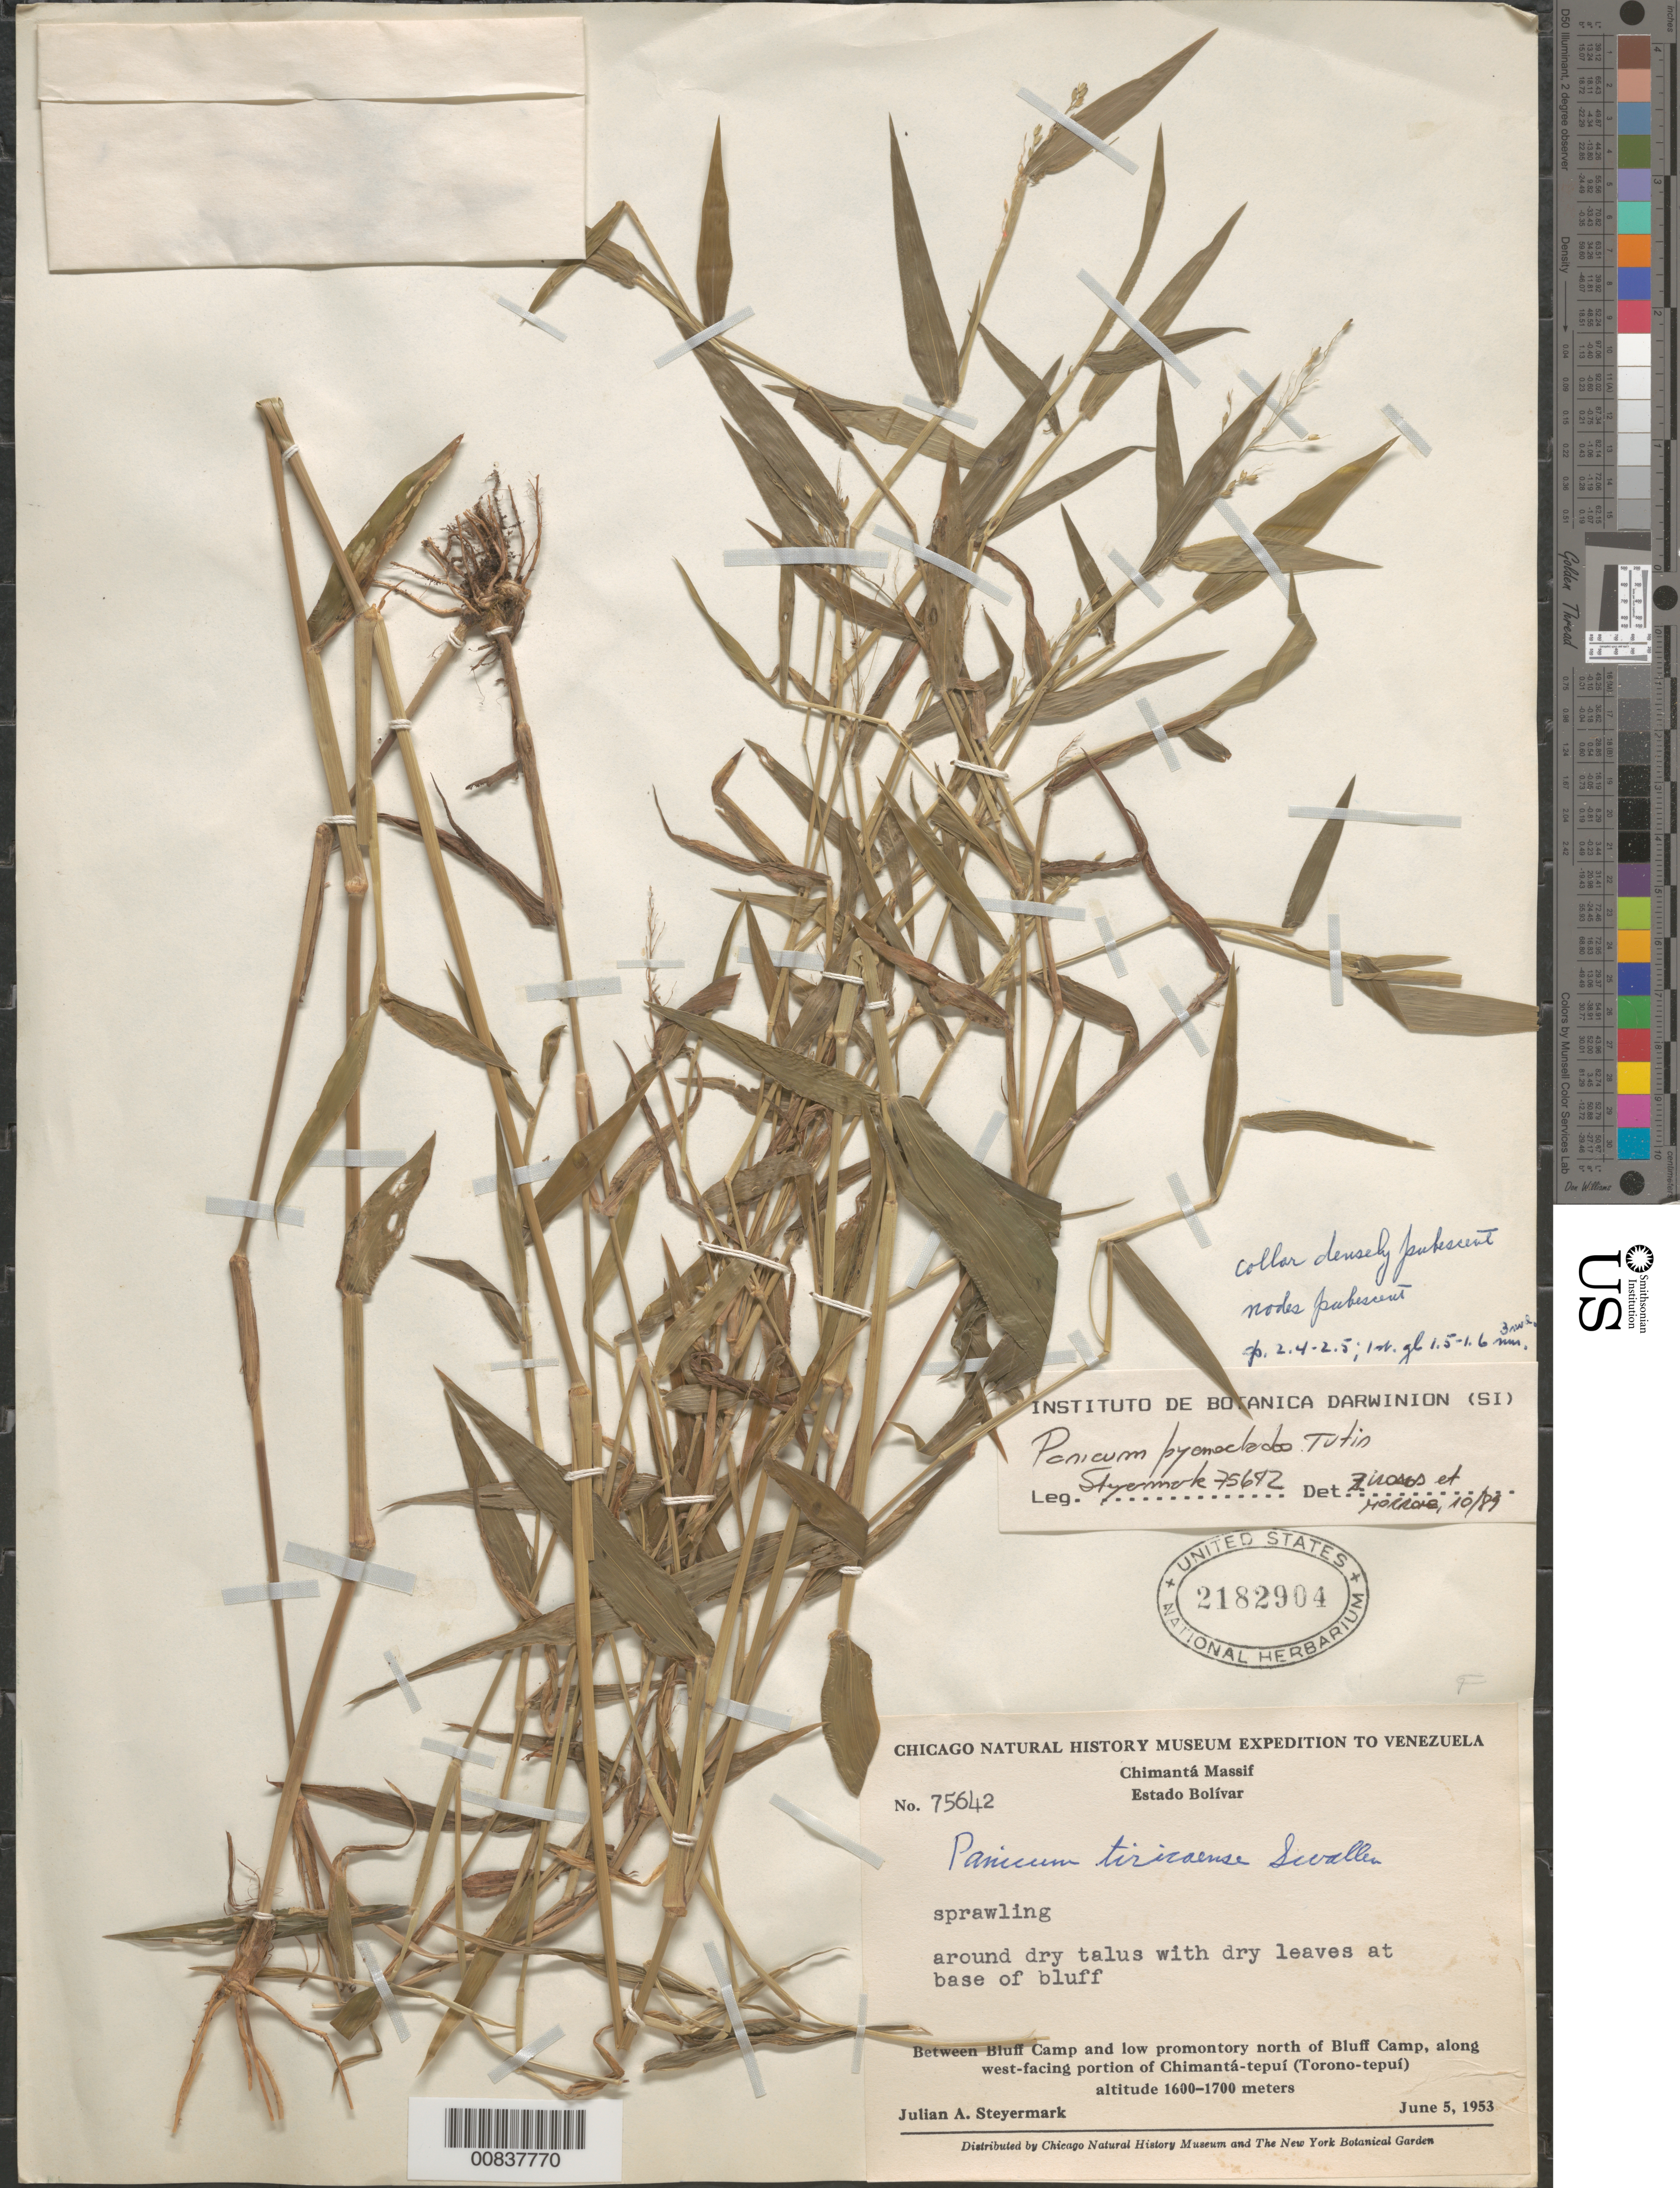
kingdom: Plantae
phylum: Tracheophyta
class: Liliopsida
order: Poales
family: Poaceae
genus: Panicum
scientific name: Panicum pycnoclados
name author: Tutin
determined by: Zuloaga, F. O.; Morrone, O. N.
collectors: J. Steyermark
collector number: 75642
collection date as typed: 5-Jun-53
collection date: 1953-06-05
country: Venezuela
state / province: Bolívar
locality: Chimantá-tepuí (Torono-tepuí), W-facing portion between Bluff Camp and low promontory N of Bluff Camp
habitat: Around dry talus with dry leaves at base of bluff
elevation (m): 1600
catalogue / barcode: US 2182904